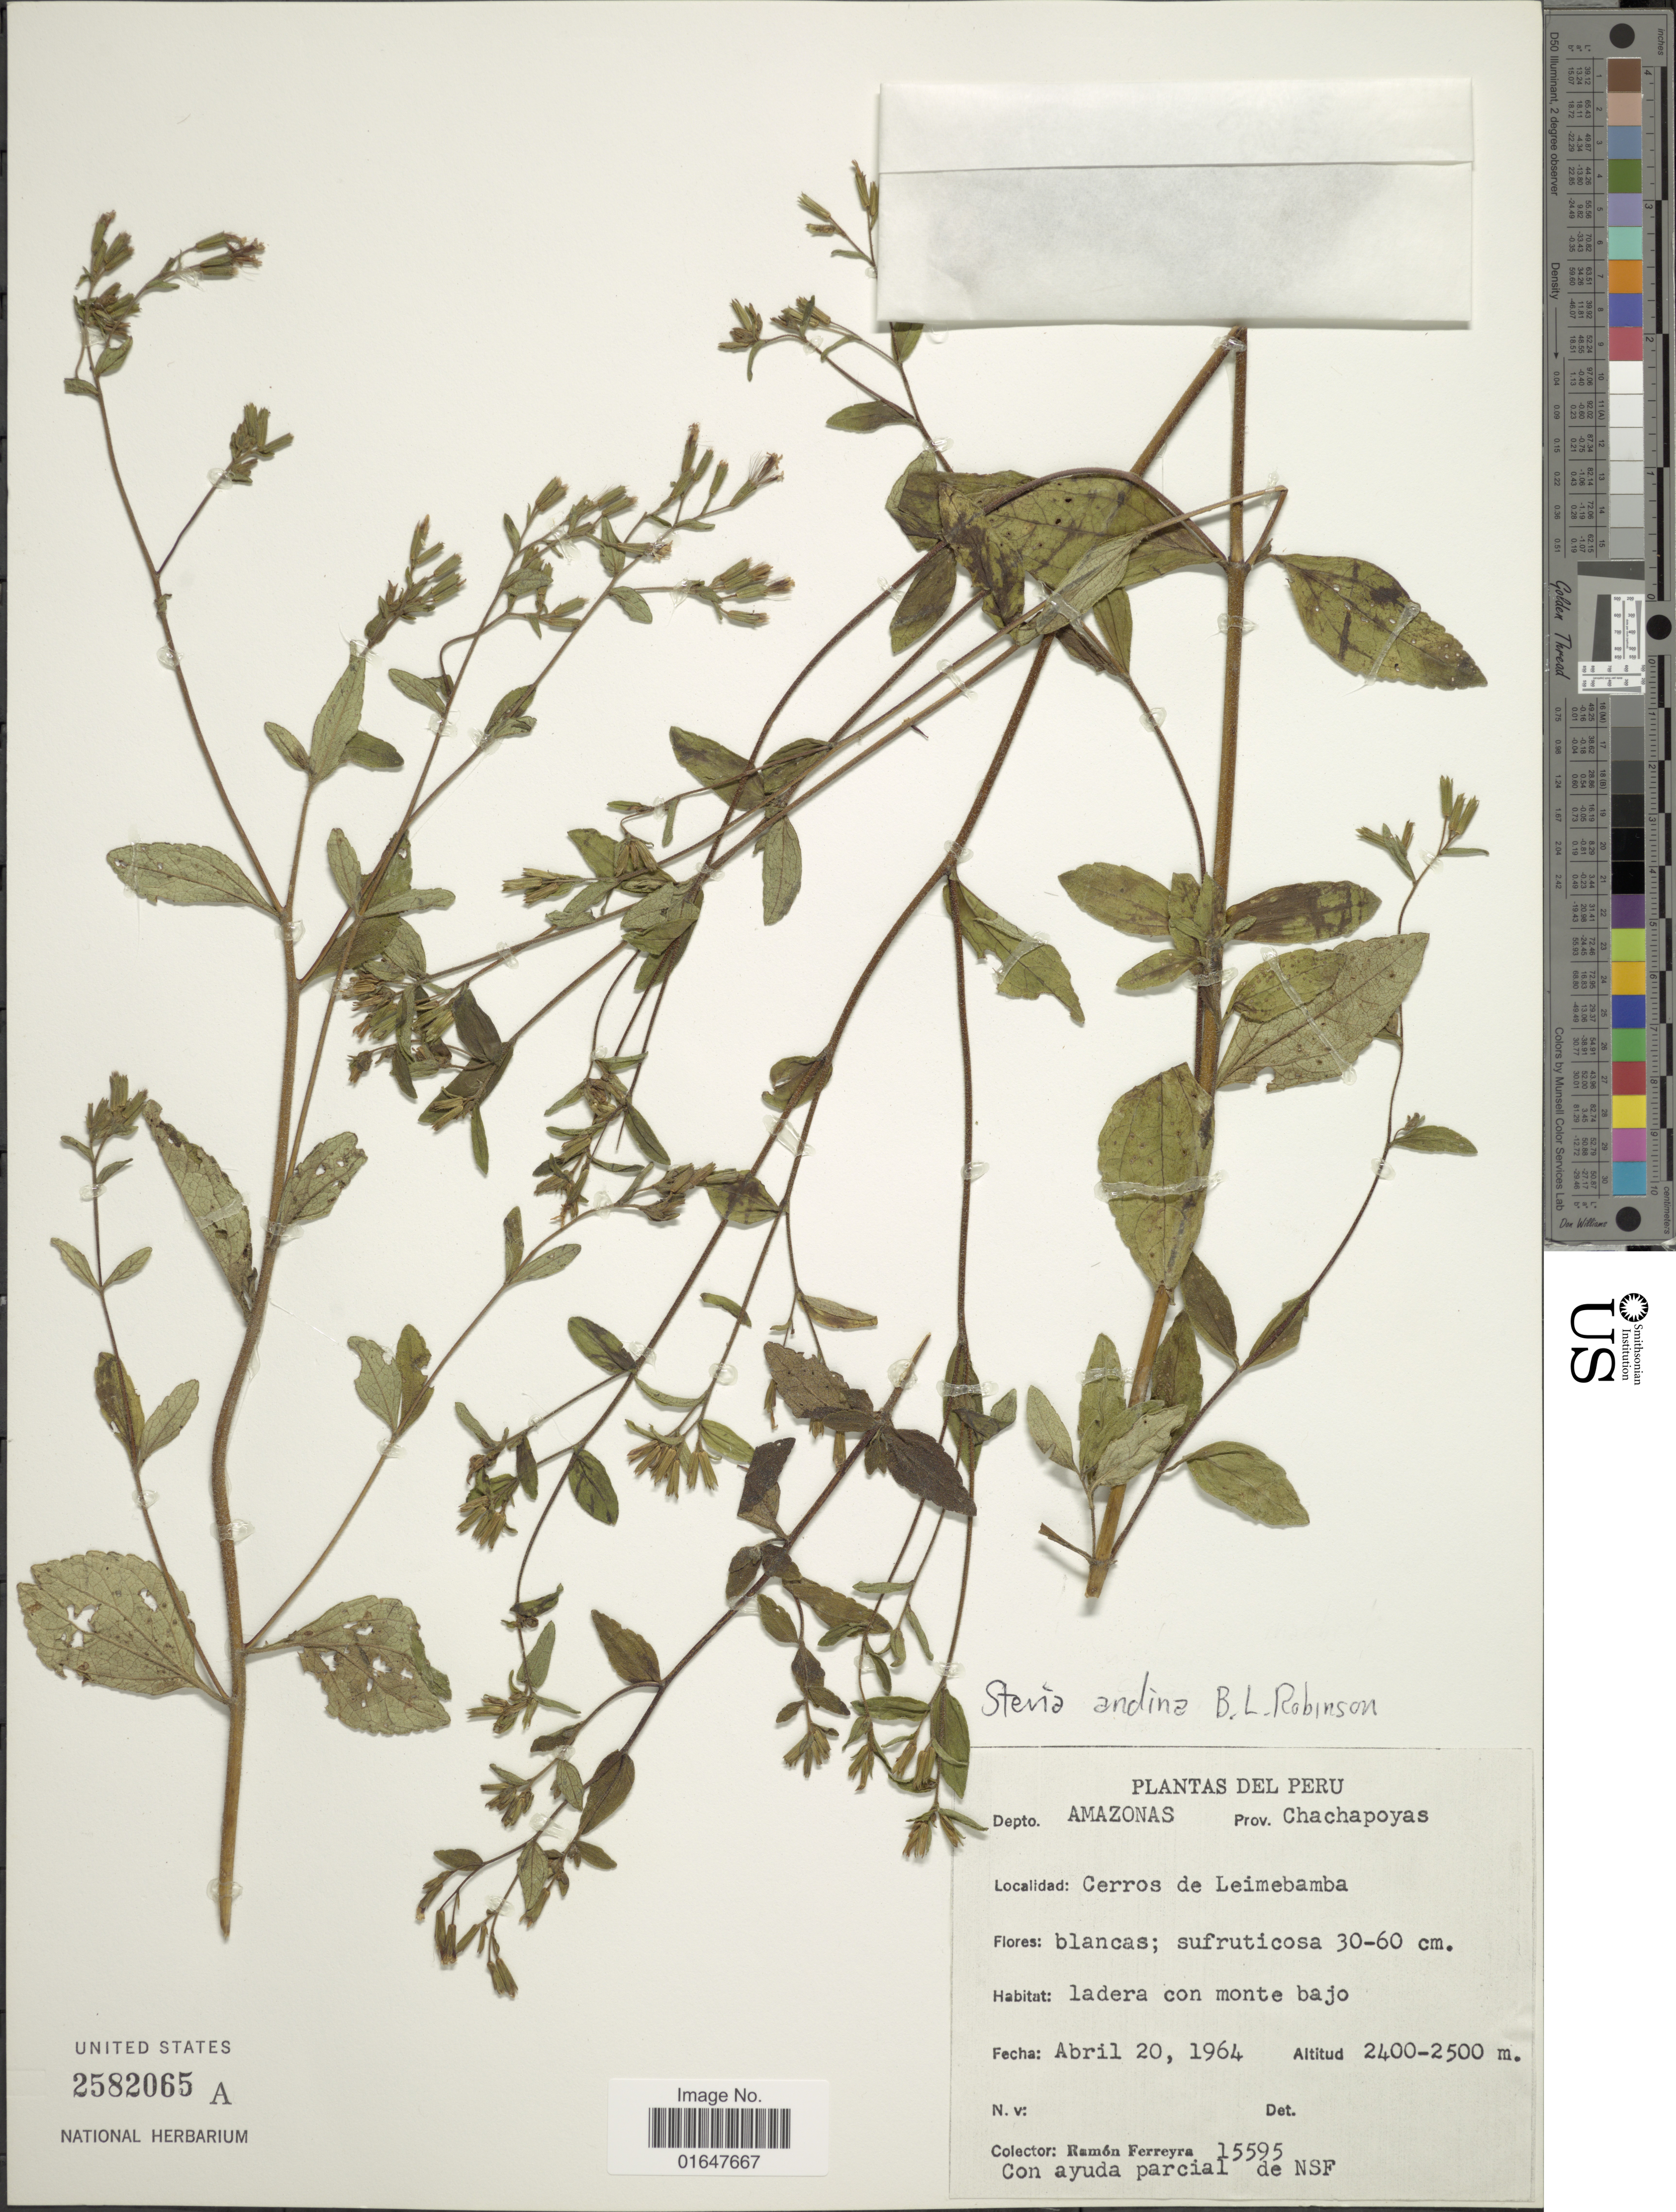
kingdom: Plantae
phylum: Tracheophyta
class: Magnoliopsida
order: Asterales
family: Asteraceae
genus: Stevia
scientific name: Stevia andina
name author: B.L. Rob.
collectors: R. A. Ferreyra & National Science Foundation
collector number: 15595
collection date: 1964-04-20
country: Peru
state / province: Amazonas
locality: Proc. Chachapoyas, Cerros de Leimebamba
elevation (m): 2400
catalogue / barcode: US 2582065A